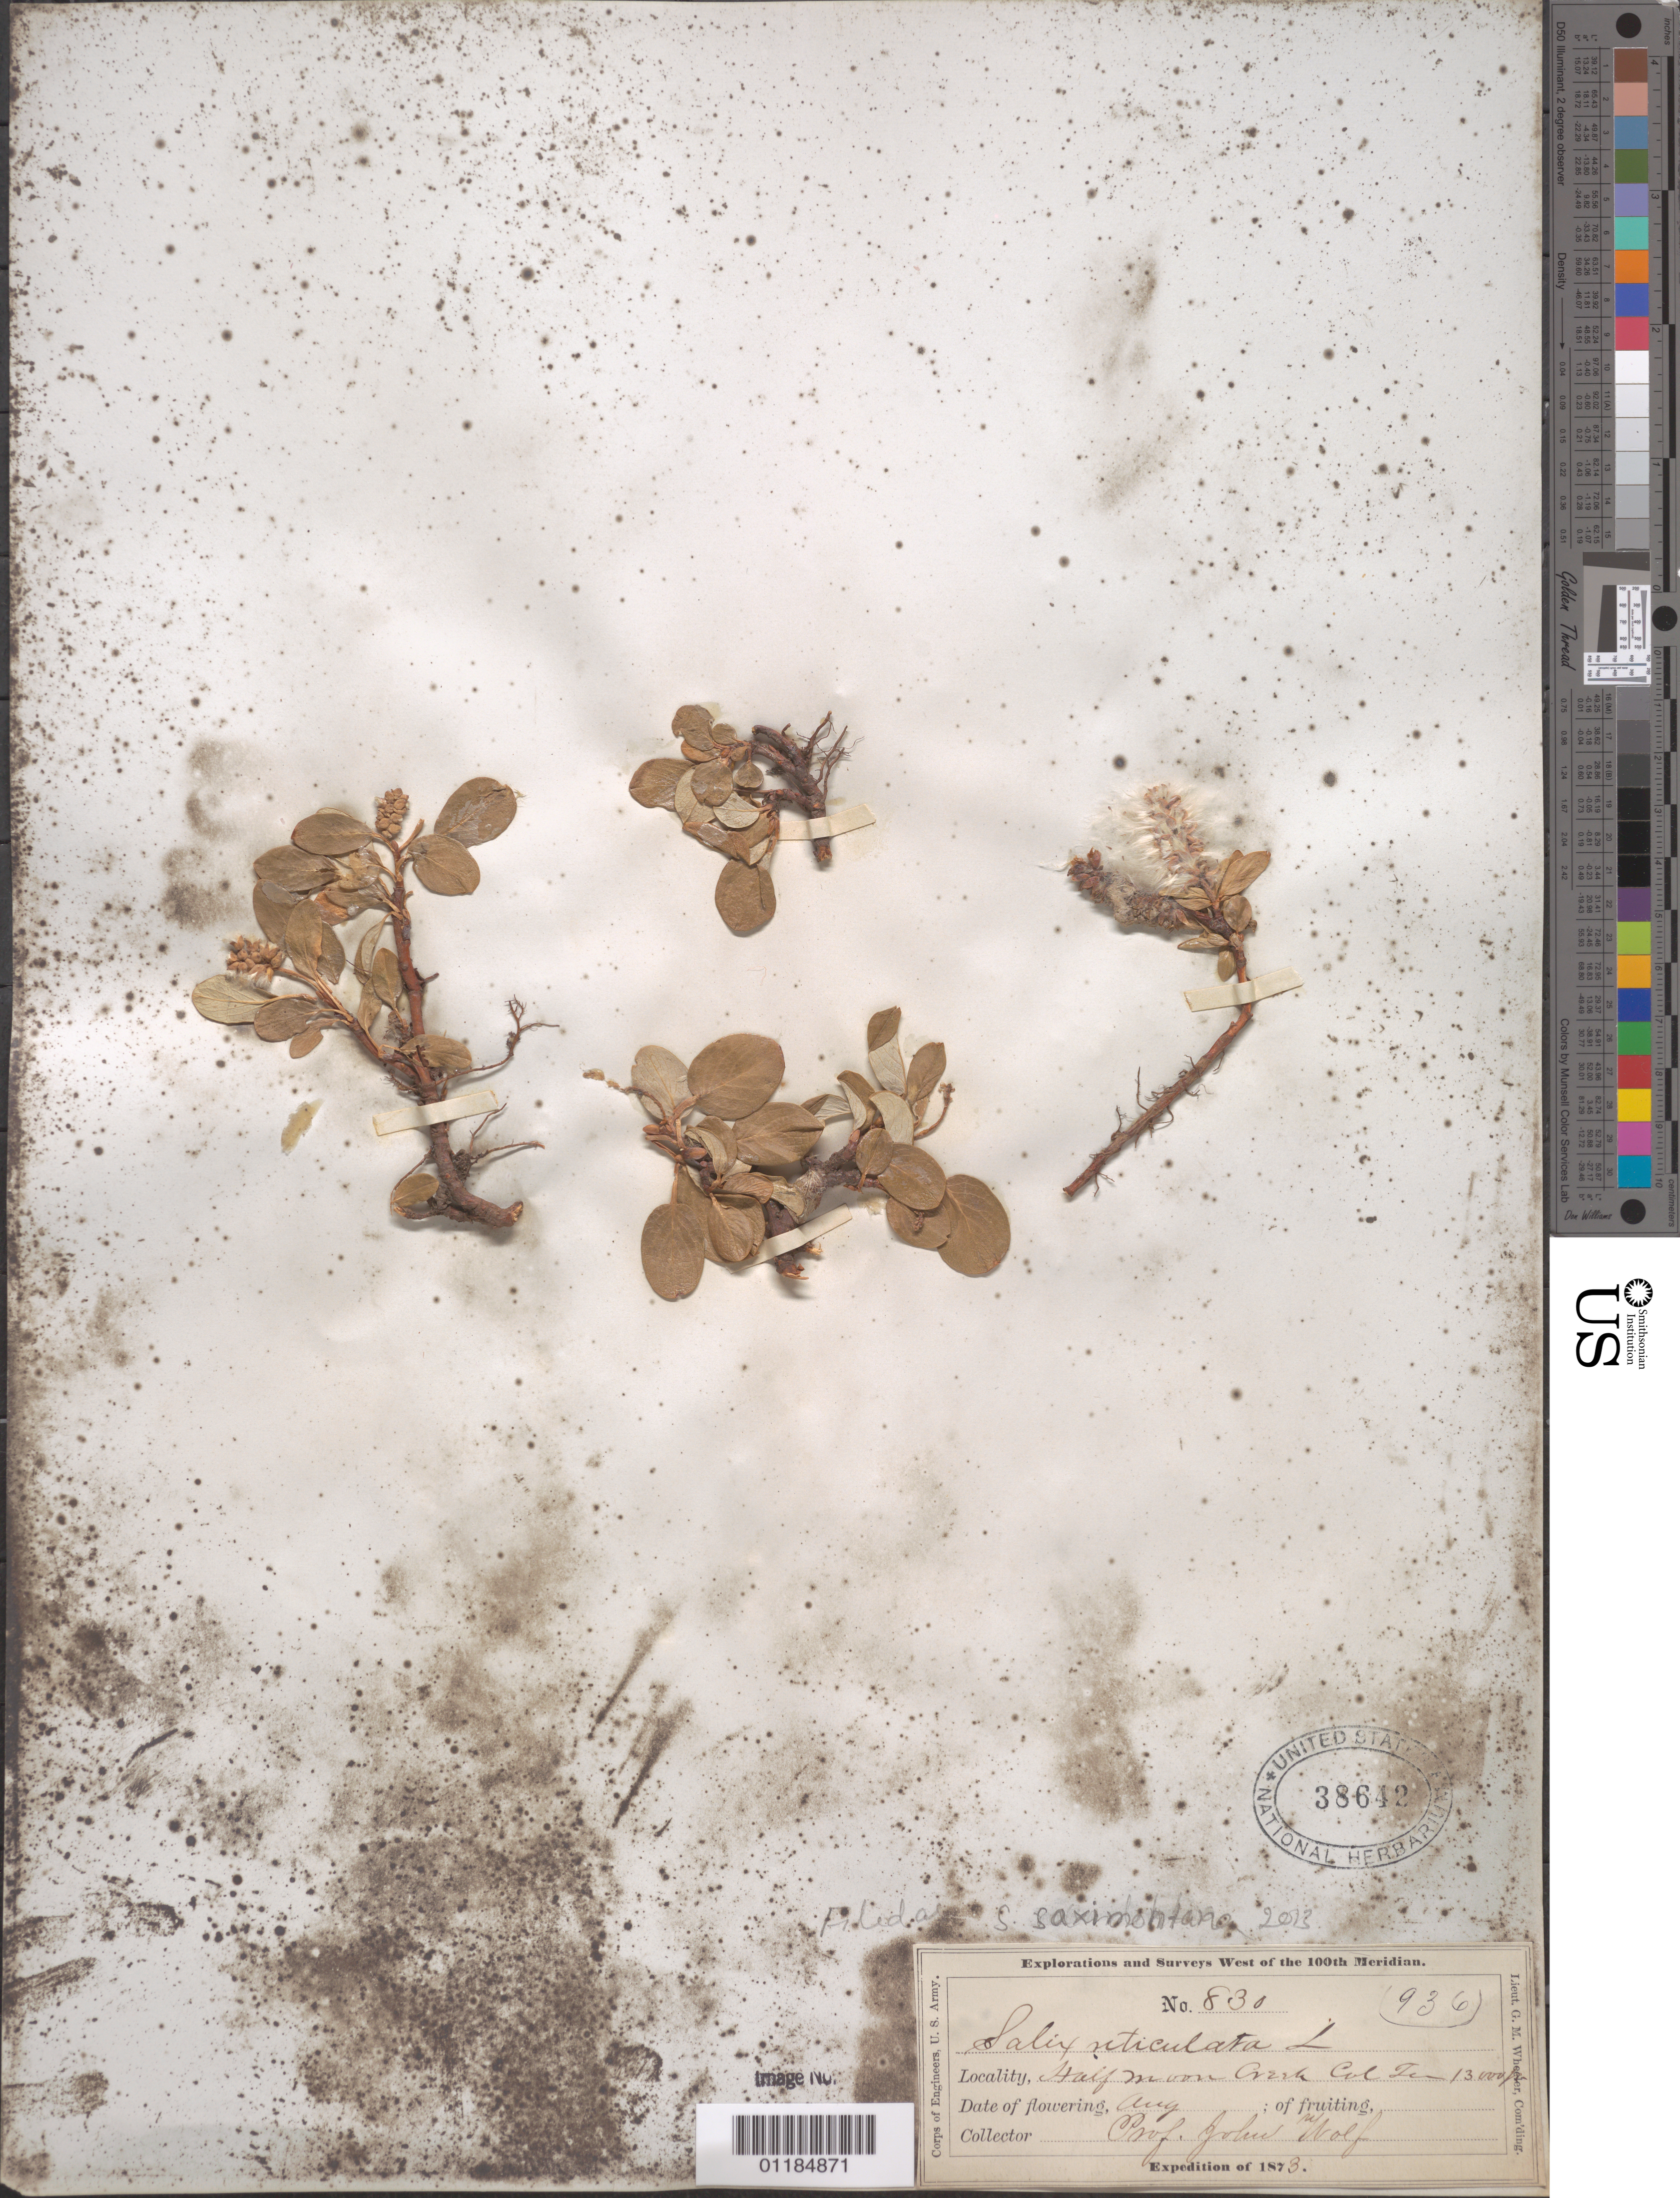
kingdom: Plantae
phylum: Tracheophyta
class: Magnoliopsida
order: Malpighiales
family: Salicaceae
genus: Salix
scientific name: Salix saximontana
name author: Rydb.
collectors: J. Wolf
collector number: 830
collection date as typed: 1873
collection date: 1873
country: United States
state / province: Colorado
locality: Half Moon Creek.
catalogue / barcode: US 38642